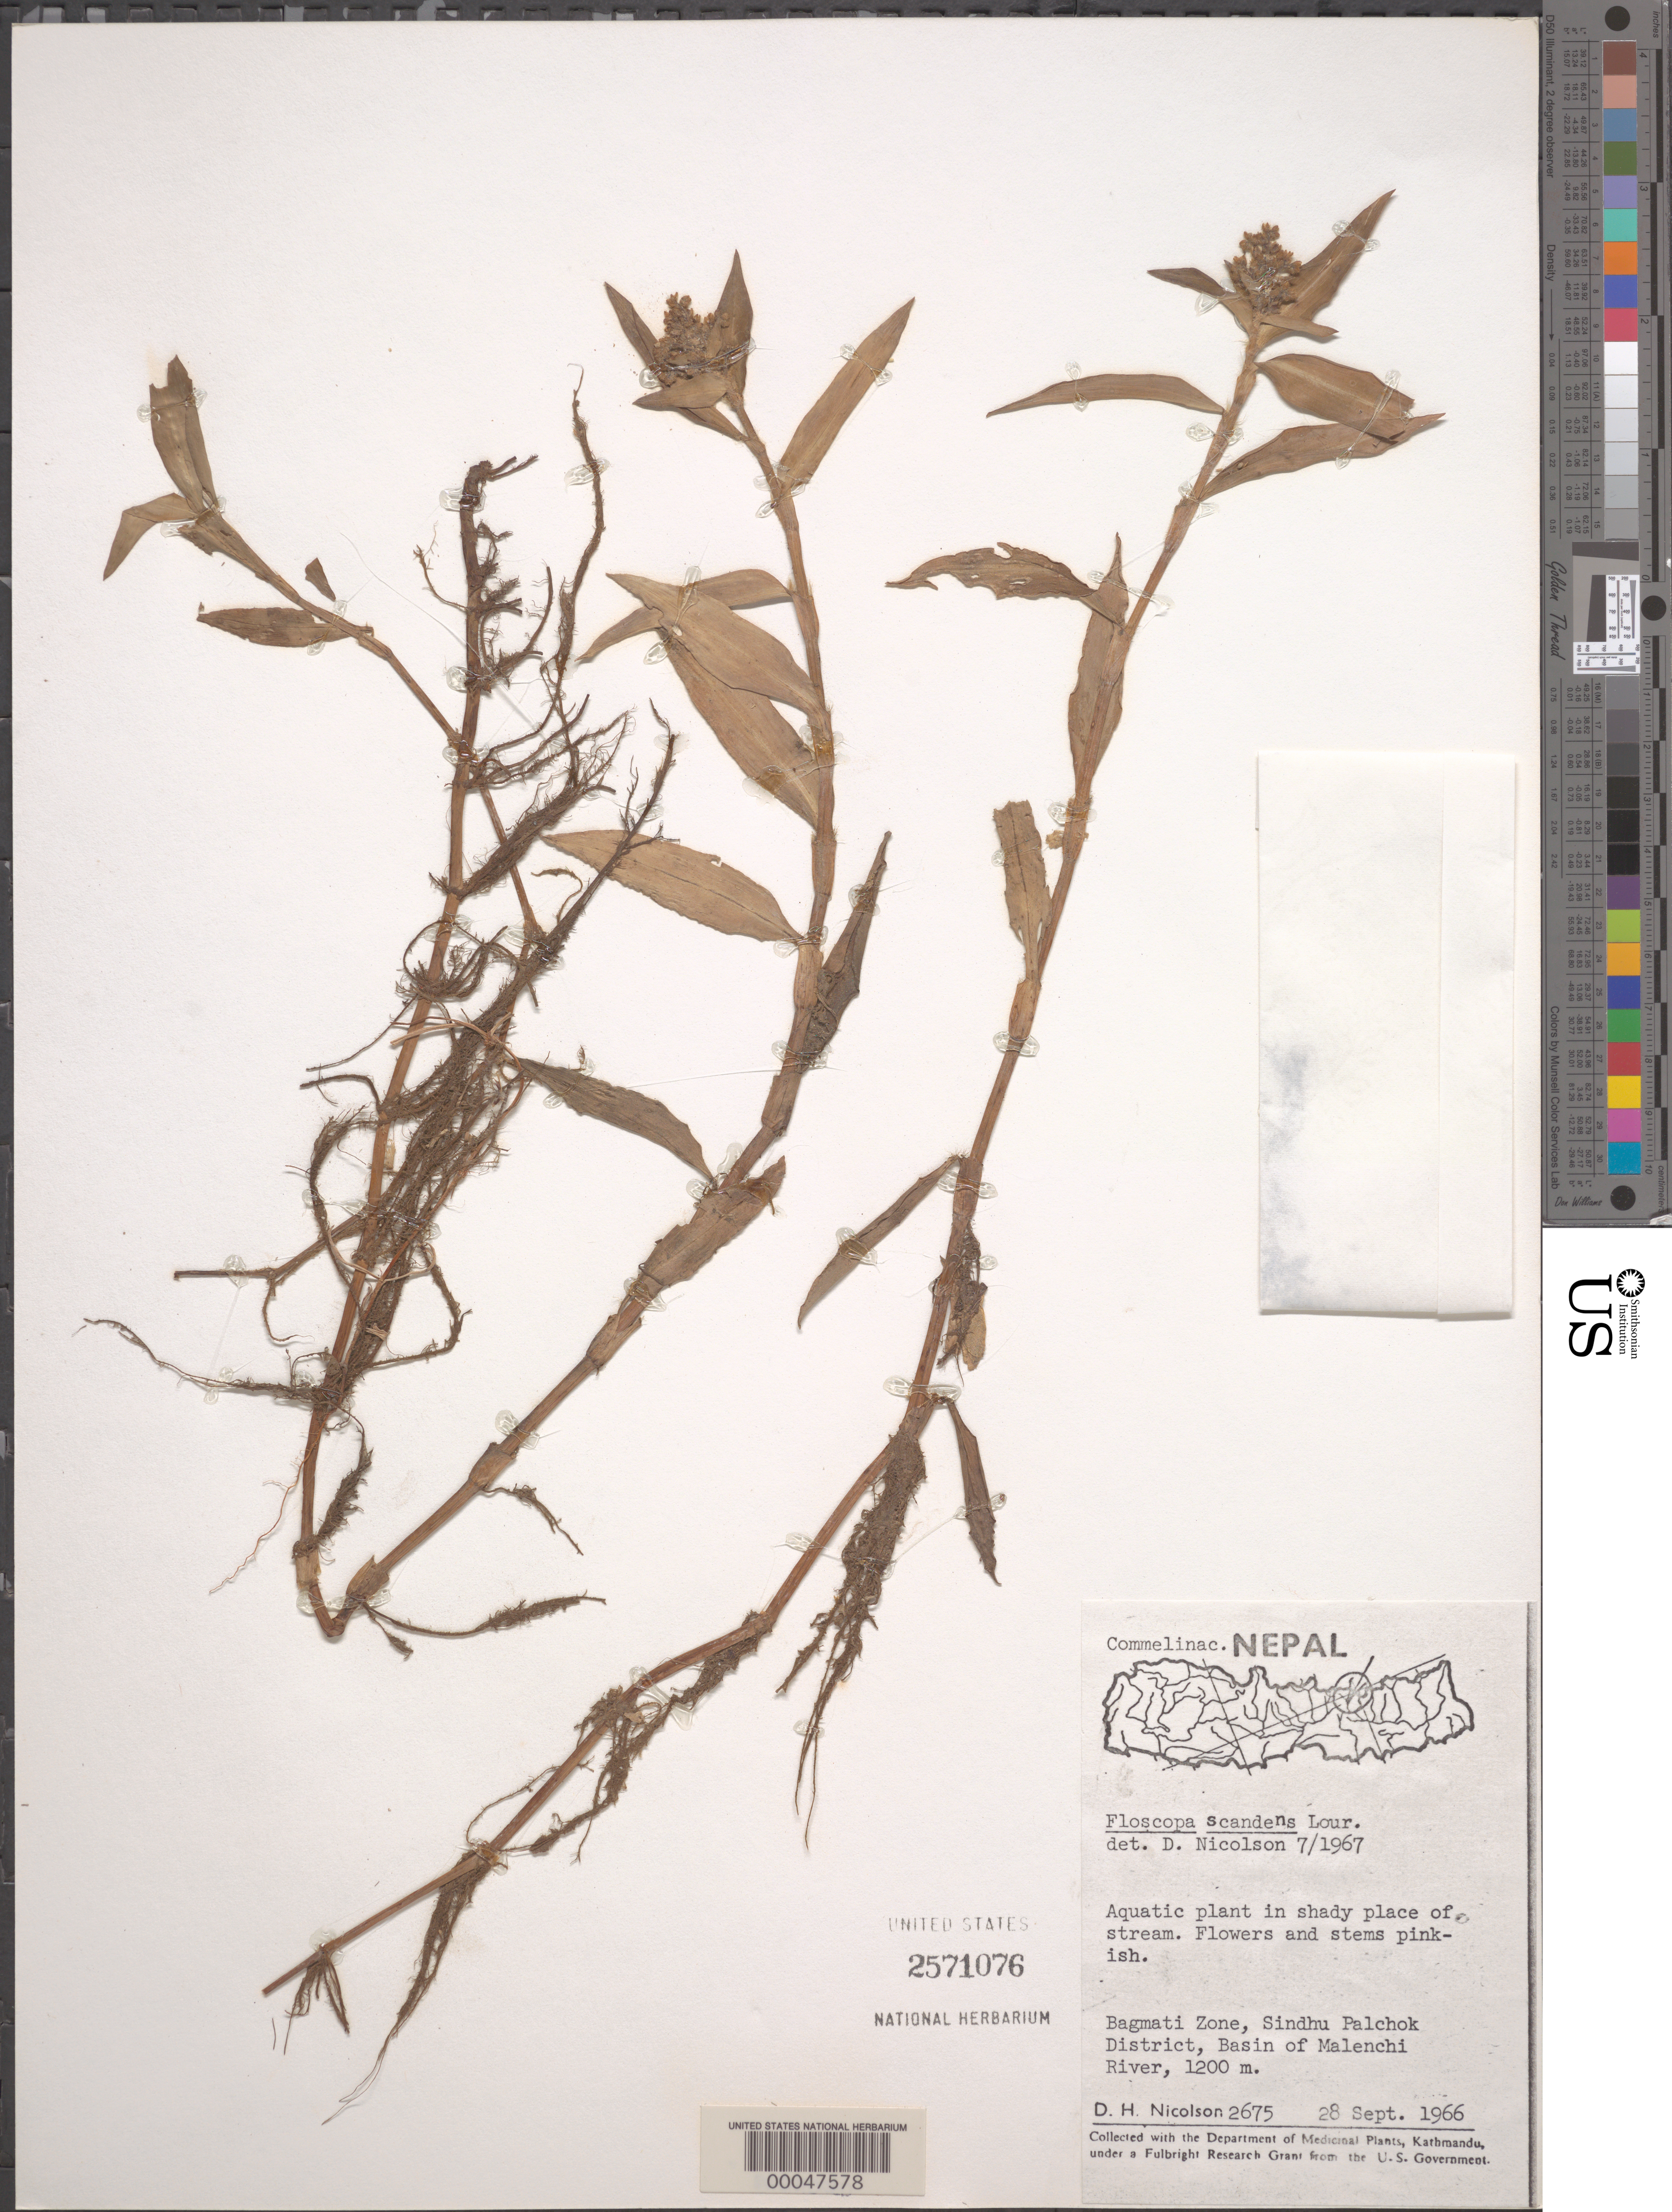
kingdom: Plantae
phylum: Tracheophyta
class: Liliopsida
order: Commelinales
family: Commelinaceae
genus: Floscopa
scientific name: Floscopa scandens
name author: Lour.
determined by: Nicolson, Dan H.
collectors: D. H. Nicolson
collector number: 2675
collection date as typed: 28 Sep 1966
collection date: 1966-09-28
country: Nepal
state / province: Bagmati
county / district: Sindhupalchok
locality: Basin of malenchi river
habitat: Stream bank in shade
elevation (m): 1200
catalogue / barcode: US 2571076